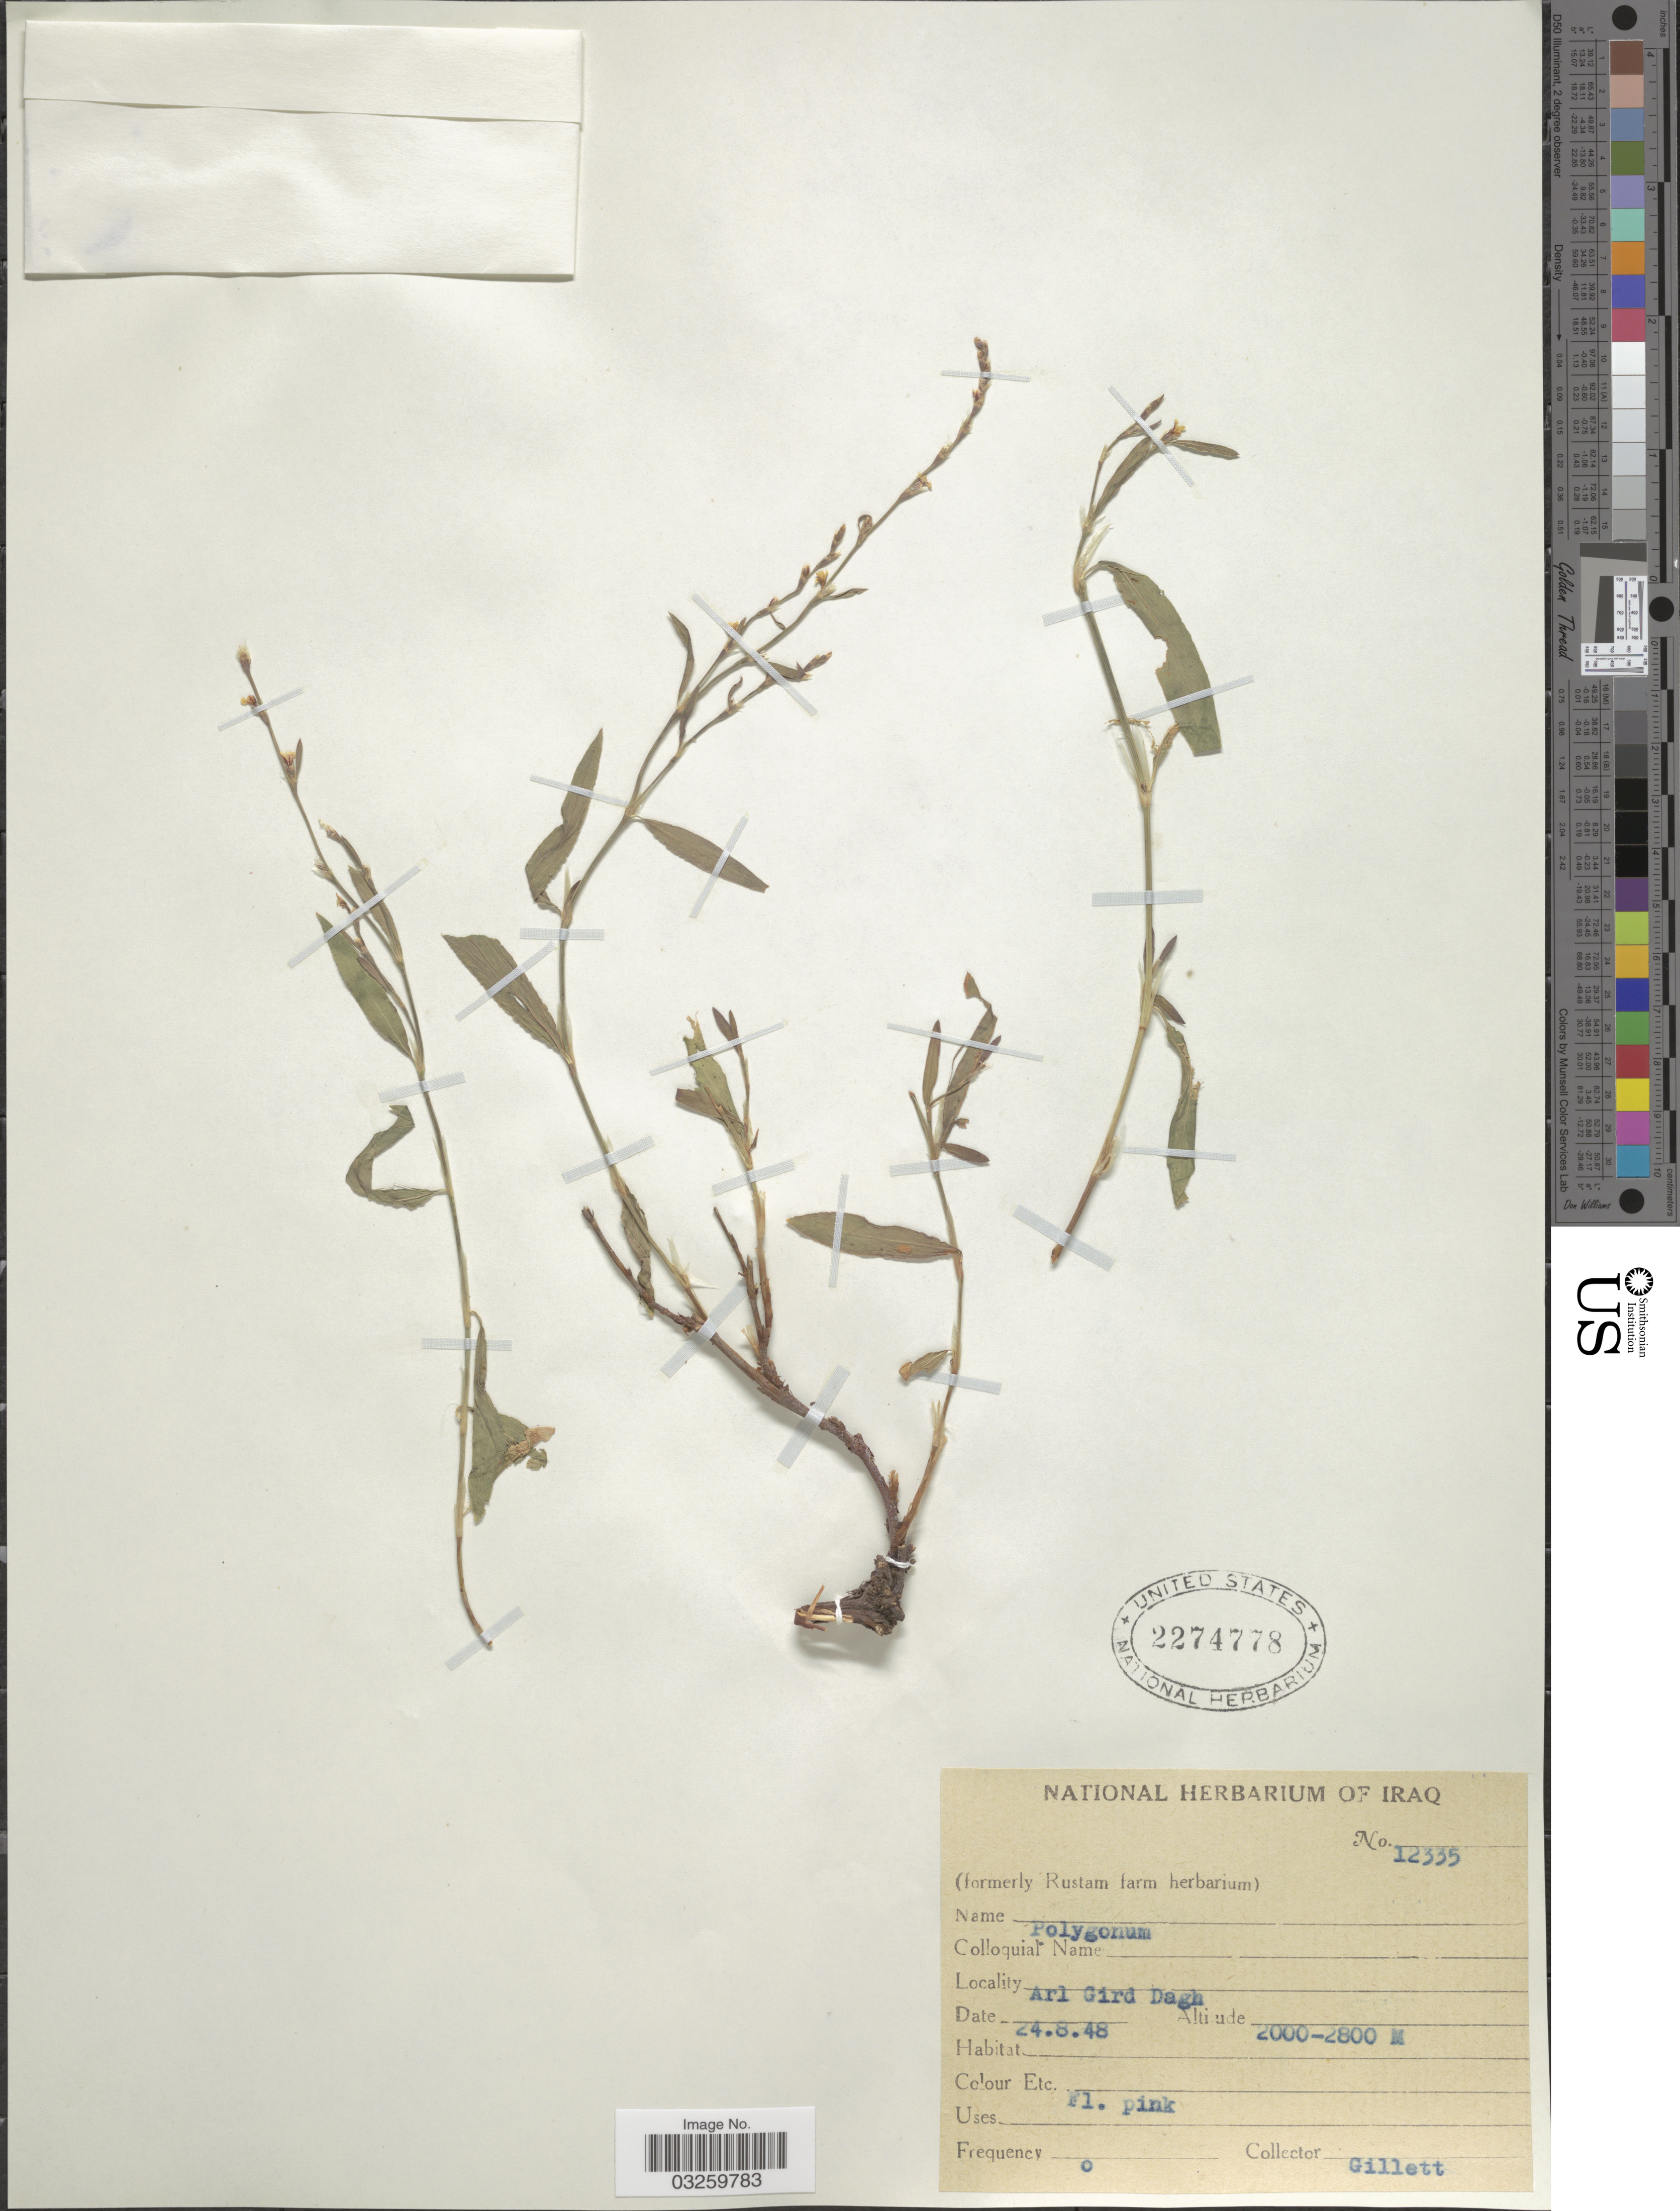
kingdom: Plantae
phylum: Tracheophyta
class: Magnoliopsida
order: Caryophyllales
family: Polygonaceae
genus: Polygonum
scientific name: Polygonum sp.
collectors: Gillett, --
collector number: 12335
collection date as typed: Transcribed d/m/y: 24/8/48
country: Iraq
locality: Arl Gird Dagh.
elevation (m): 2000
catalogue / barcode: US 2274778